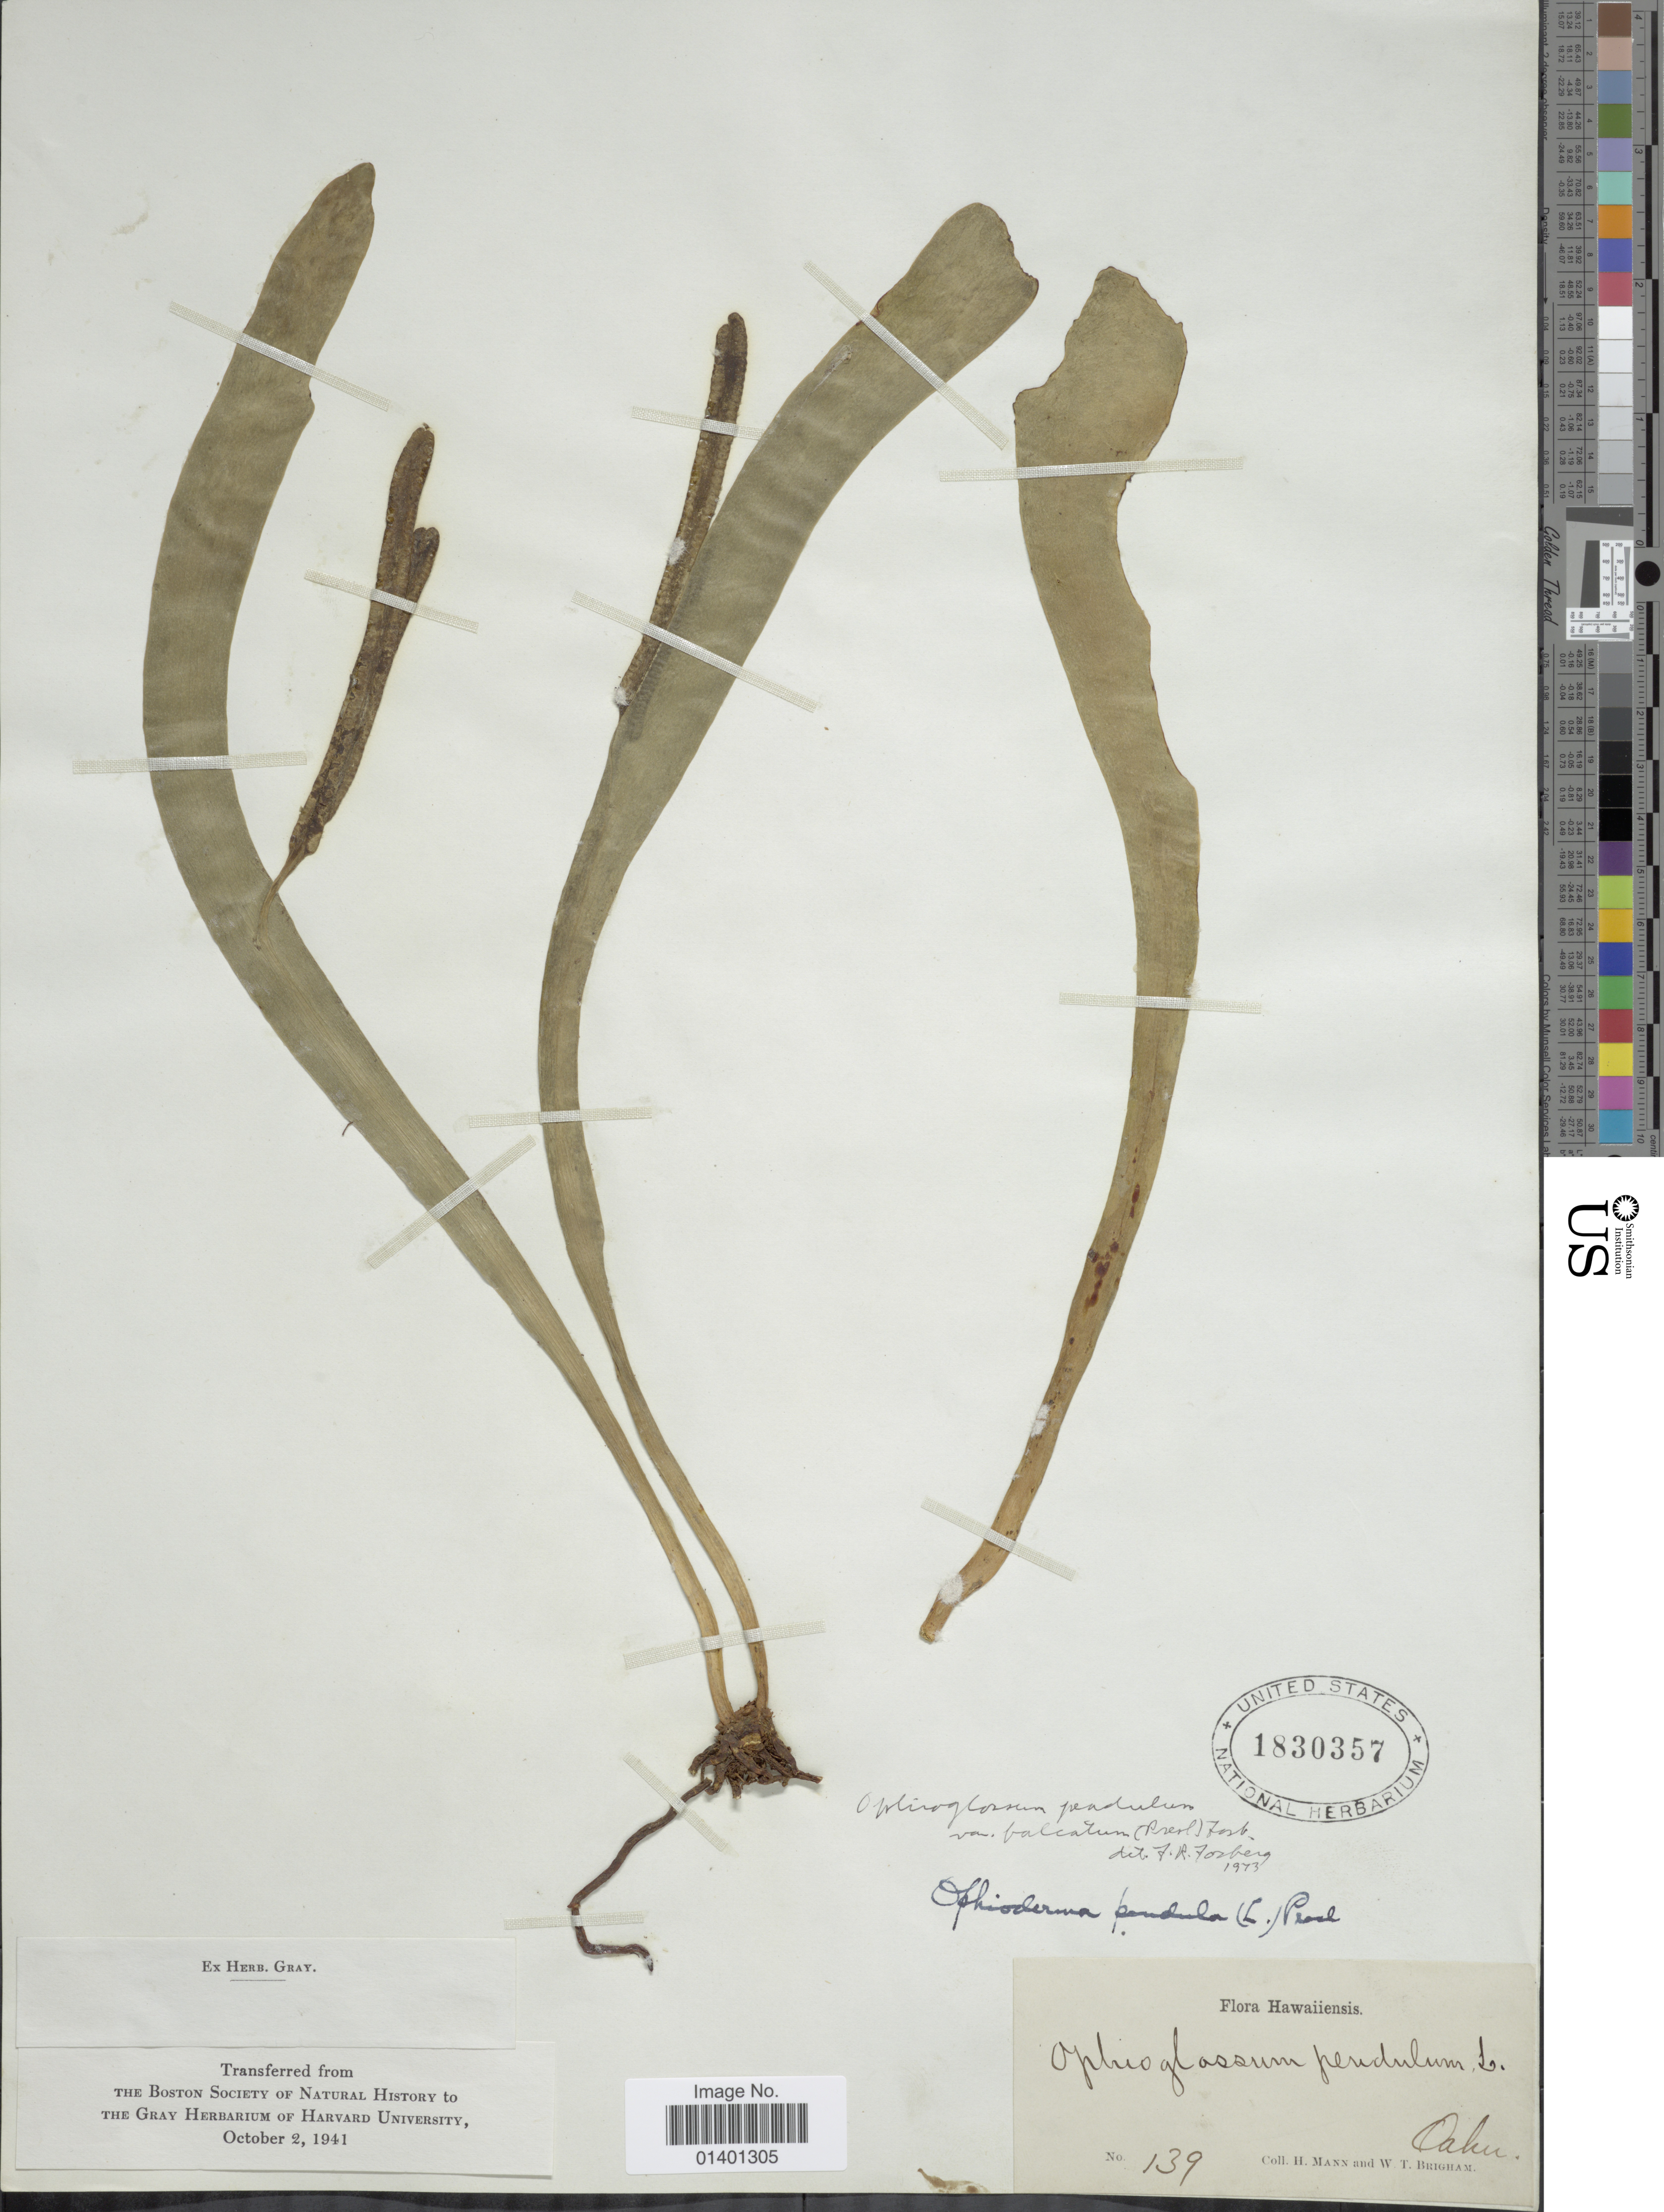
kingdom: Plantae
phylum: Tracheophyta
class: Polypodiopsida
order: Ophioglossales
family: Ophioglossaceae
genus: Ophioderma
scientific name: Ophioderma pendulum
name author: (L.) C. Presl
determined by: Wagner, W. L., (BOT), Smithsonian Institution - National Museum of Natural History (UNITED STATES)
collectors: H. Mann & W. T. Brigham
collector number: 139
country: United States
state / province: Hawaii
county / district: Honolulu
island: Oahu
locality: Oahu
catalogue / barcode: US 1830357